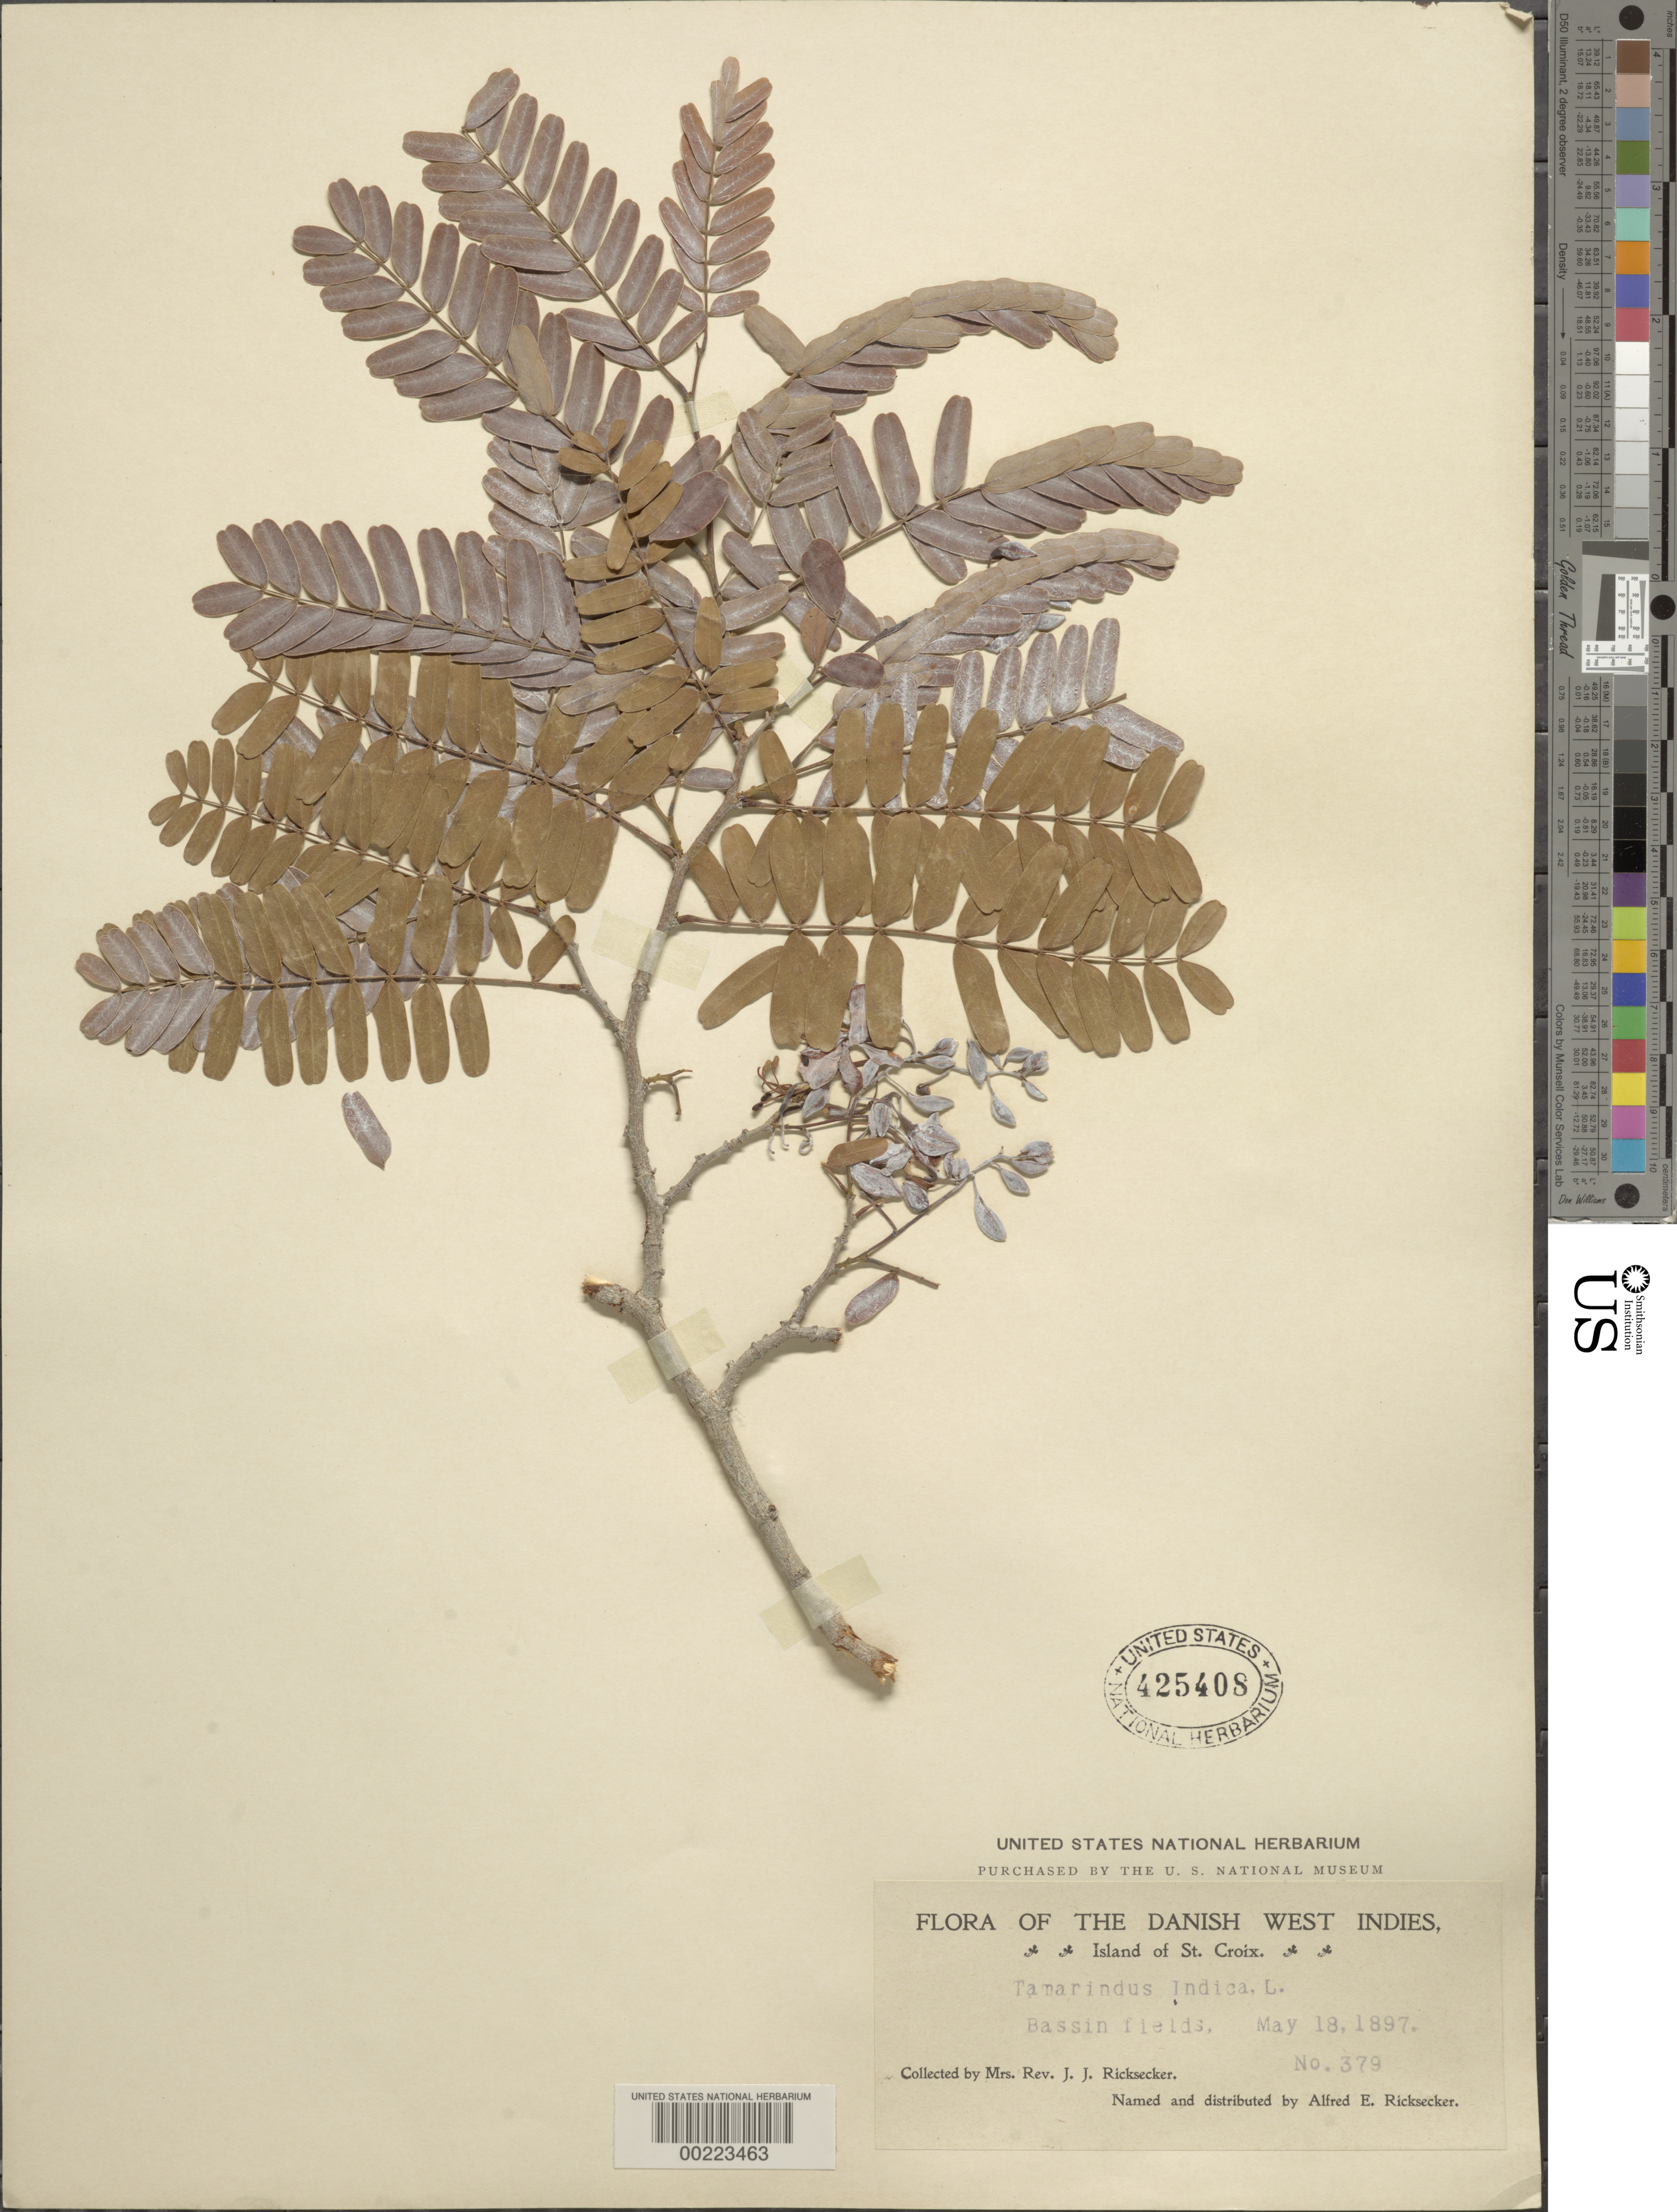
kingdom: Plantae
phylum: Tracheophyta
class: Magnoliopsida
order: Fabales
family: Fabaceae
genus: Tamarindus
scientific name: Tamarindus indica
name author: L.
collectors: L. A. Ricksecker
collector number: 379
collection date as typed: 18 May 1897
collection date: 1897-05-18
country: U.S. Virgin Islands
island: St. Croix Island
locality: Bassin fields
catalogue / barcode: US 425408